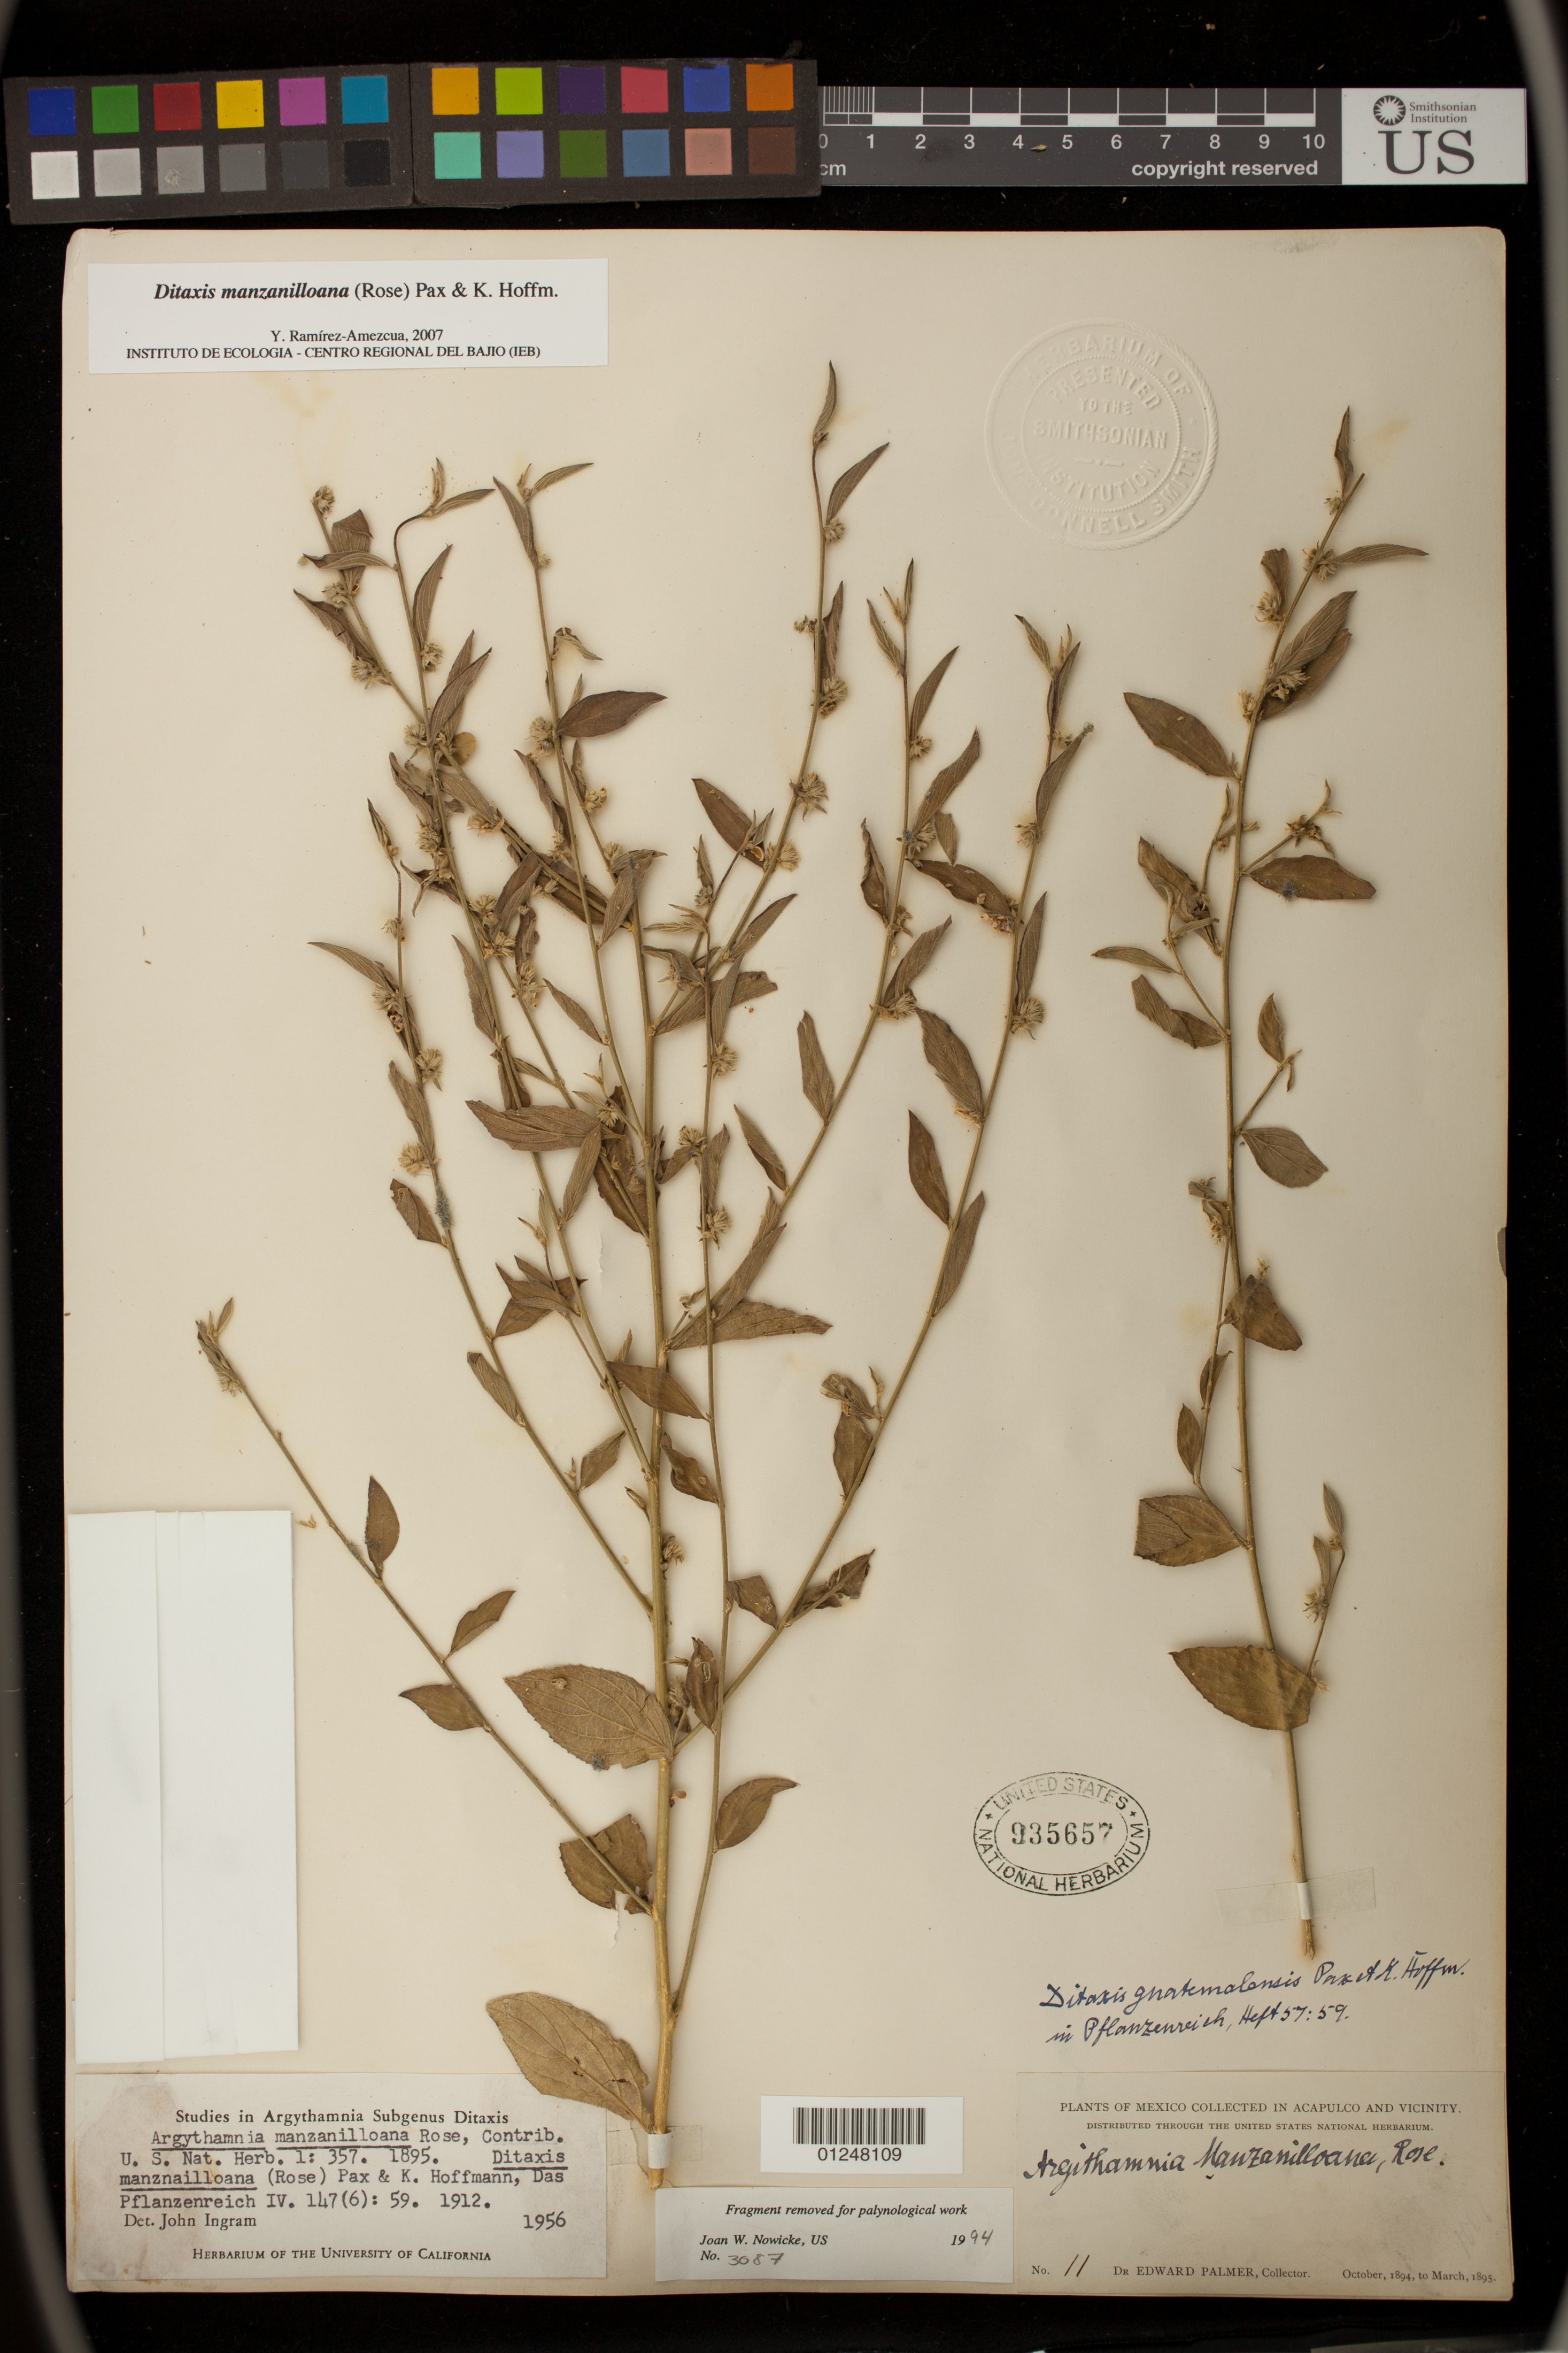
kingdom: Plantae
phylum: Tracheophyta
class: Magnoliopsida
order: Malpighiales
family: Euphorbiaceae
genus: Ditaxis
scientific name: Ditaxis manzanilloana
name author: (Rose) Pax & K. Hoffm.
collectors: E. Palmer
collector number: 11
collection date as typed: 1894-10 1895-03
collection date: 1894-10/1895-03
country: Mexico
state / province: Guerrero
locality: Acapulco and vicinity.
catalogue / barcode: US 935657